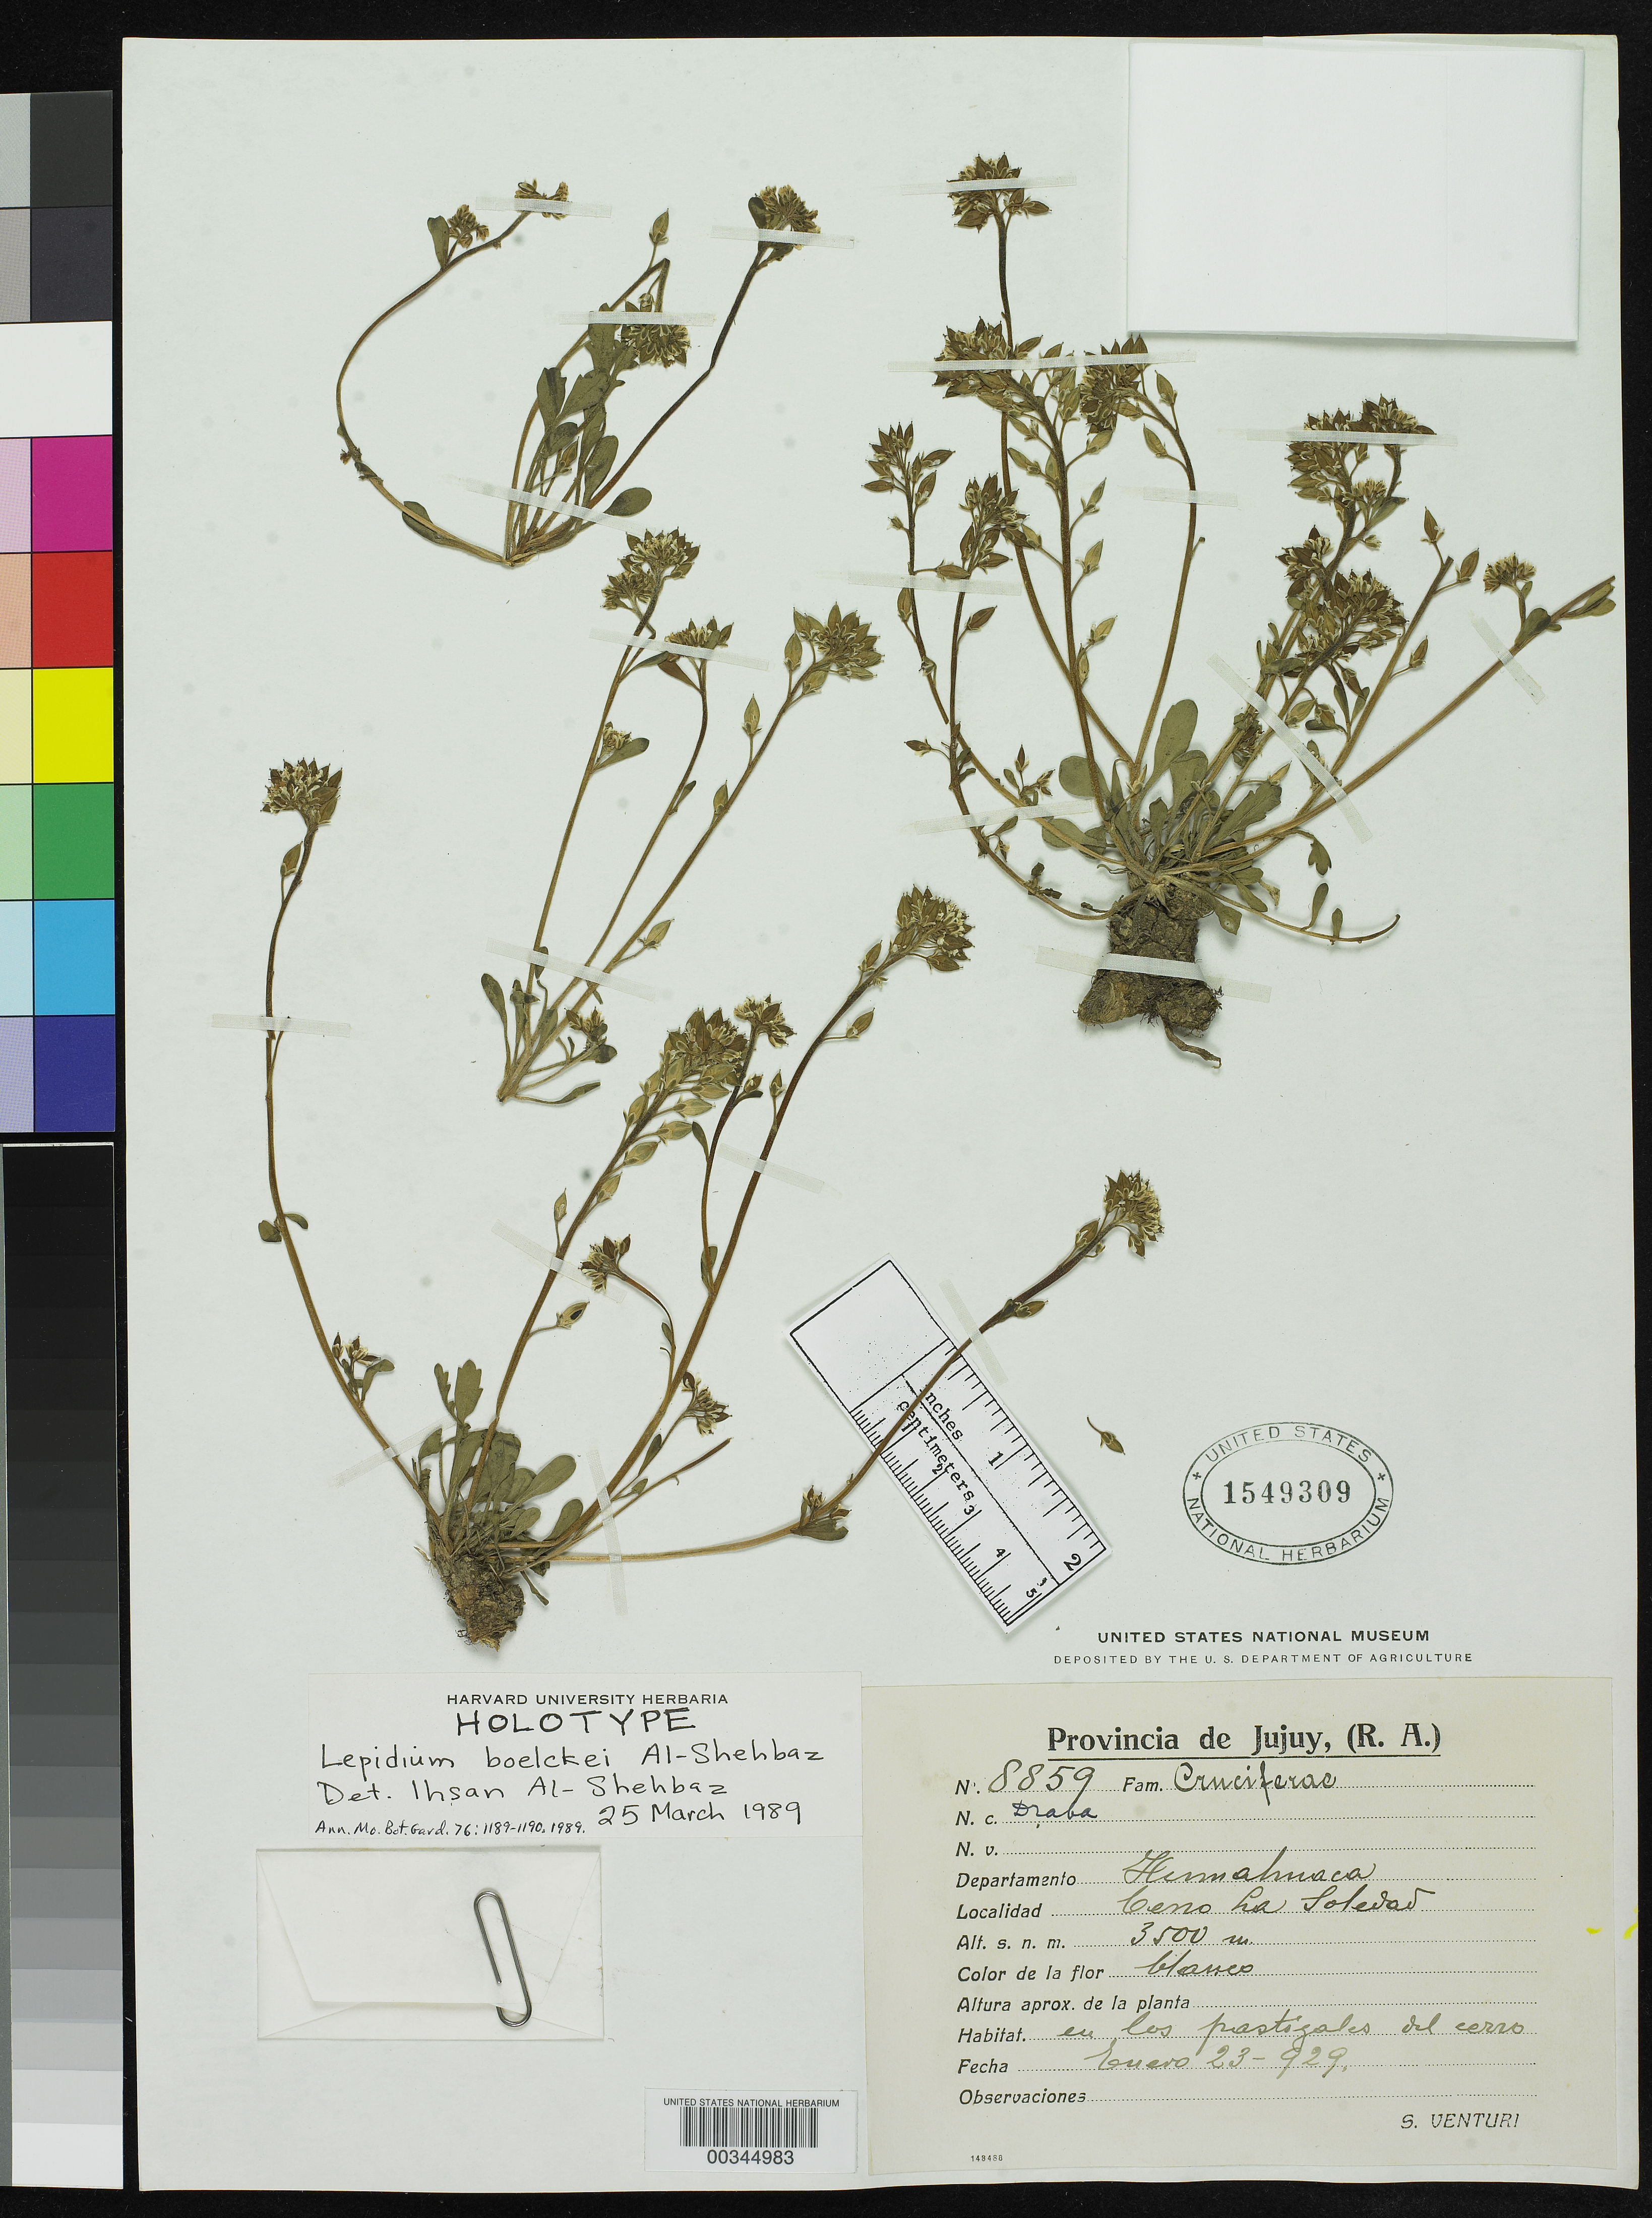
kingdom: Plantae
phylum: Tracheophyta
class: Magnoliopsida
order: Brassicales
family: Brassicaceae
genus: Lepidium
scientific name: Lepidium boelckei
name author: Al-Shehbaz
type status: Holotype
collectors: S. Venturi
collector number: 8859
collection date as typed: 23 Jan 1929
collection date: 1929-01-23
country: Argentina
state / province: Jujuy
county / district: Hunahuaca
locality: Cerro la Soledad.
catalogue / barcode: US 1549309